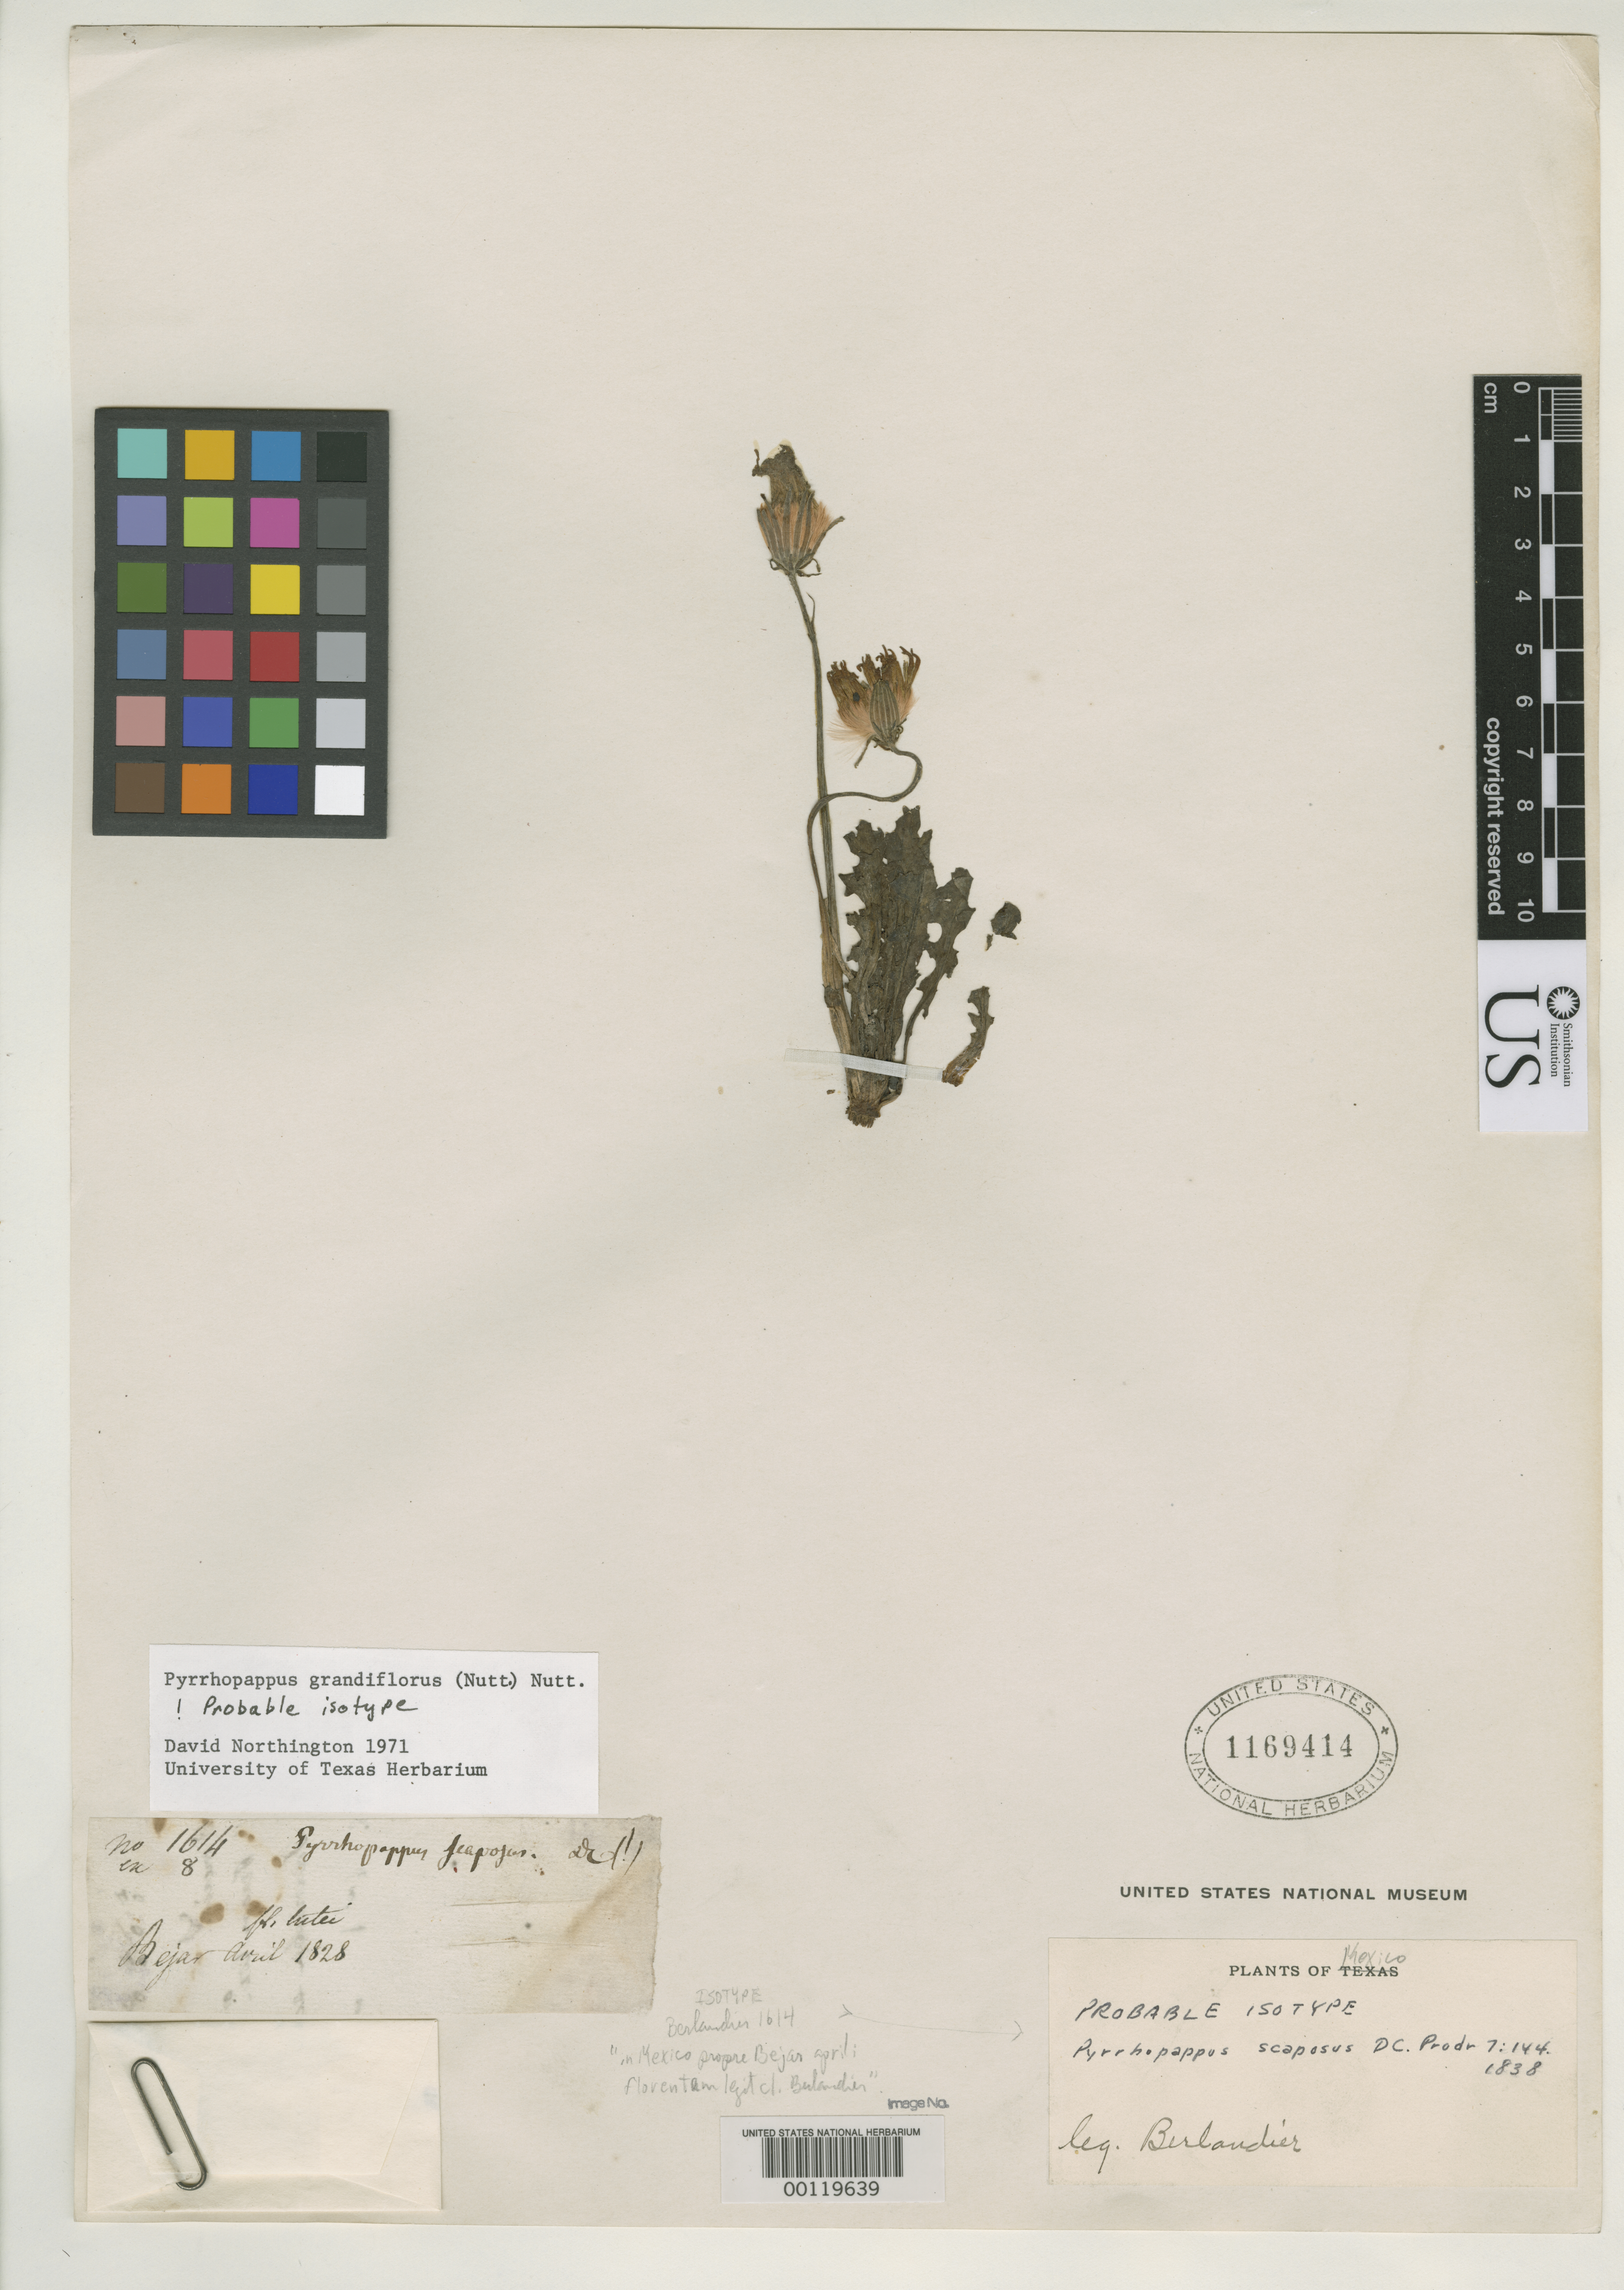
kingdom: Plantae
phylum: Tracheophyta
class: Magnoliopsida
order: Asterales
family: Asteraceae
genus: Pyrrhopappus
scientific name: Pyrrhopappus scaposus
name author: DC.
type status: Isotype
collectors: J. L. Berlandier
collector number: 1614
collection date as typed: Apr 1828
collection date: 1828-04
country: Mexico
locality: Near Bejar.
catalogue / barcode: US 1169414